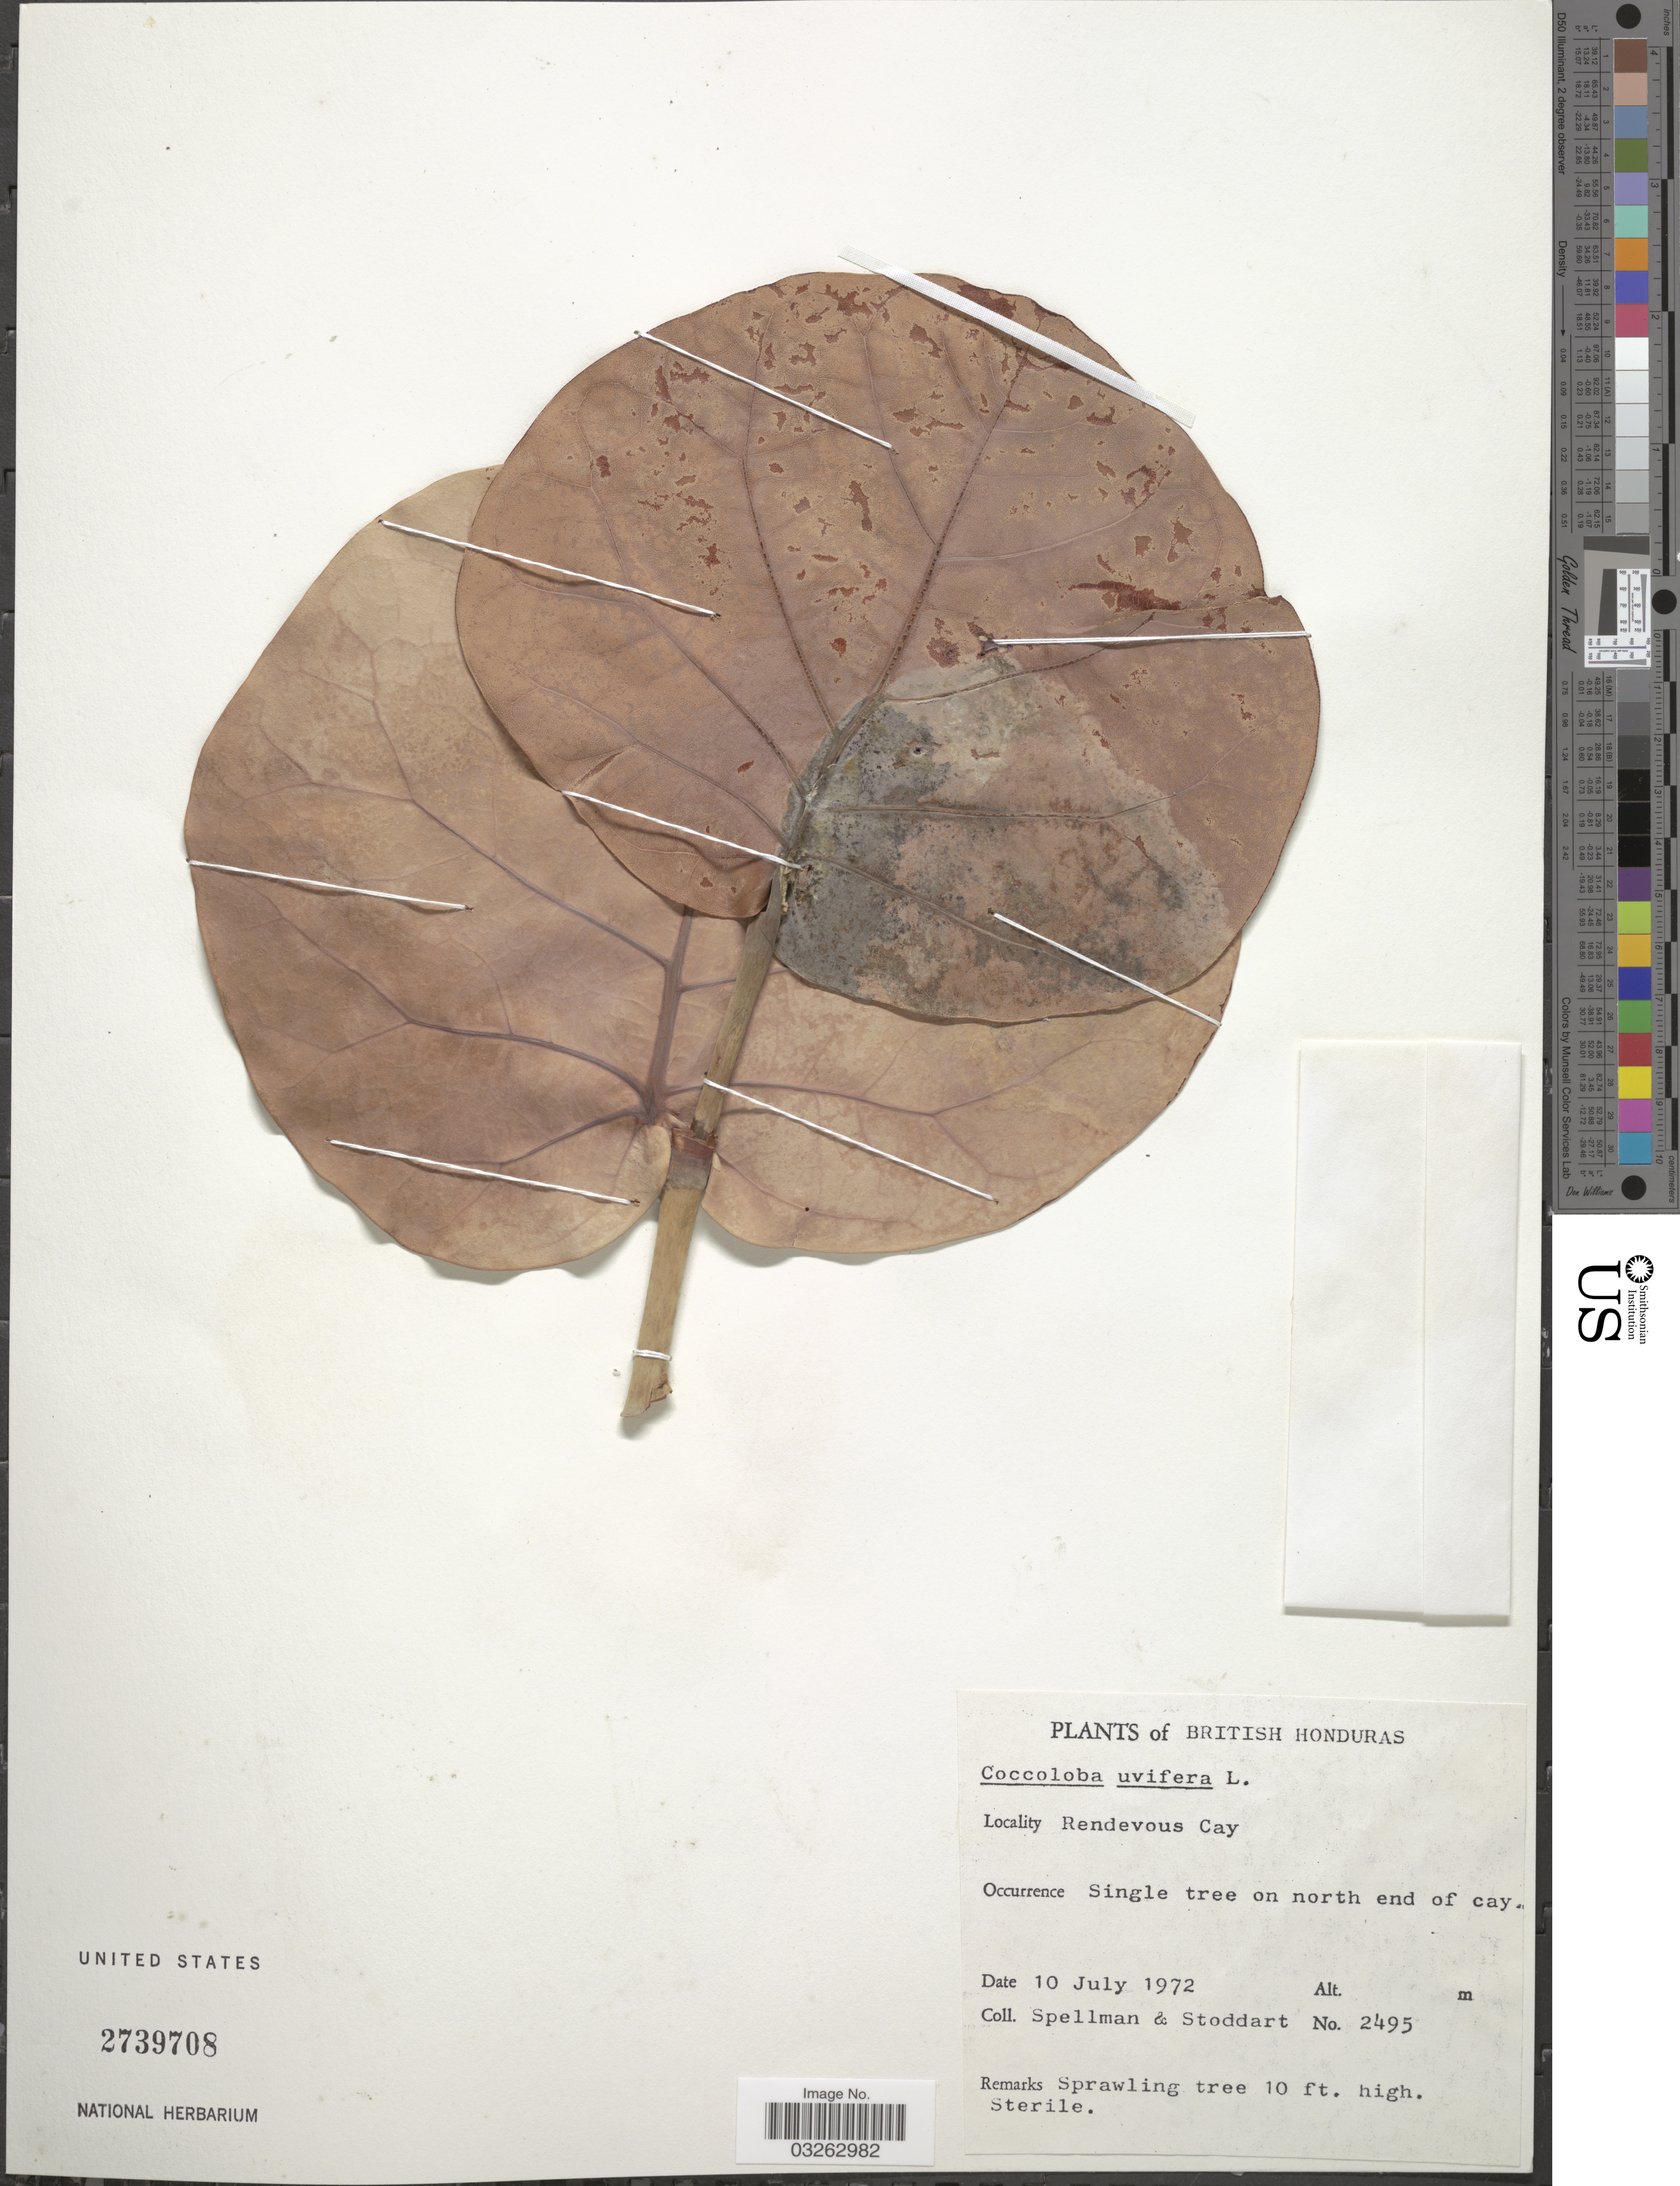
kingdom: Plantae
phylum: Tracheophyta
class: Magnoliopsida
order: Caryophyllales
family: Polygonaceae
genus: Coccoloba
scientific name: Coccoloba uvifera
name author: L.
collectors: Spellman, -- & -. Stoddart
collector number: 2495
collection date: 1972-07-10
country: Belize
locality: British Honduras. Rendevous Cay. Single tree on north end of cay.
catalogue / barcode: US 2739708